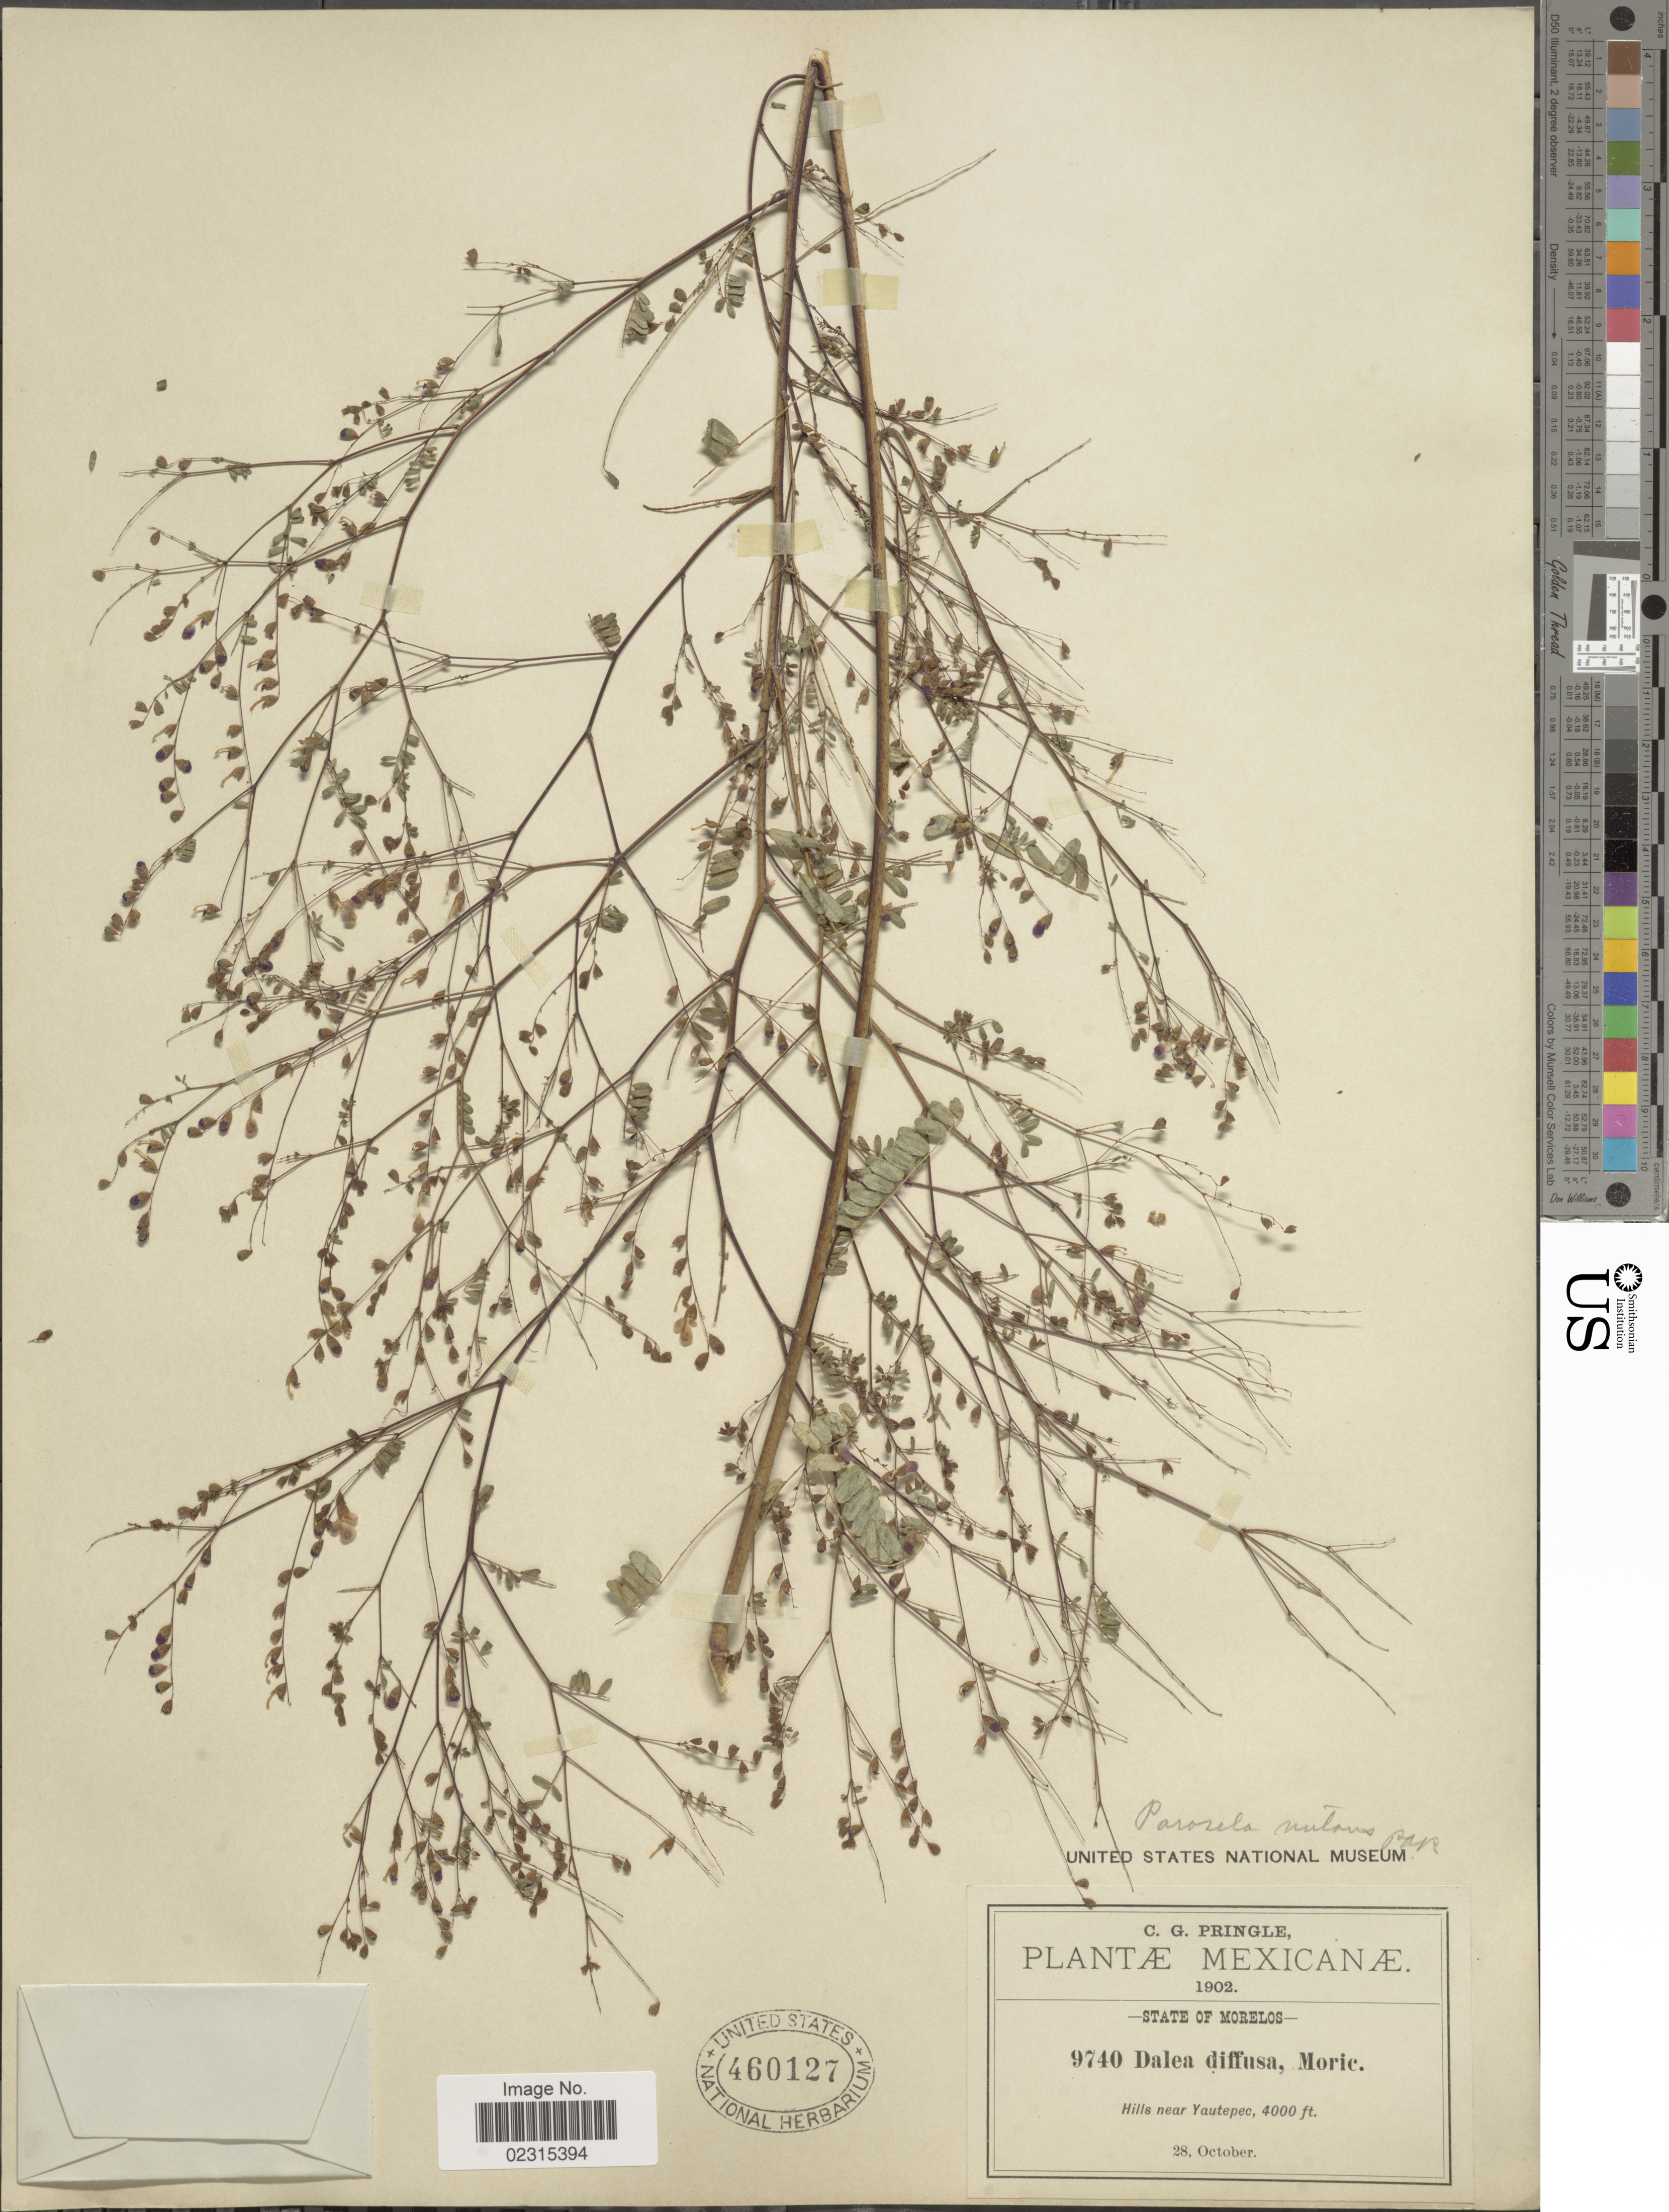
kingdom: Plantae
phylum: Tracheophyta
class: Magnoliopsida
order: Fabales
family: Fabaceae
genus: Marina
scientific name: Marina nutans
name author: (Cav.) Barneby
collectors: C. G. Pringle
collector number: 9740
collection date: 1902-10-28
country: Mexico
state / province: Morelos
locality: Hills near Yautepec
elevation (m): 1219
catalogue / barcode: US 460127